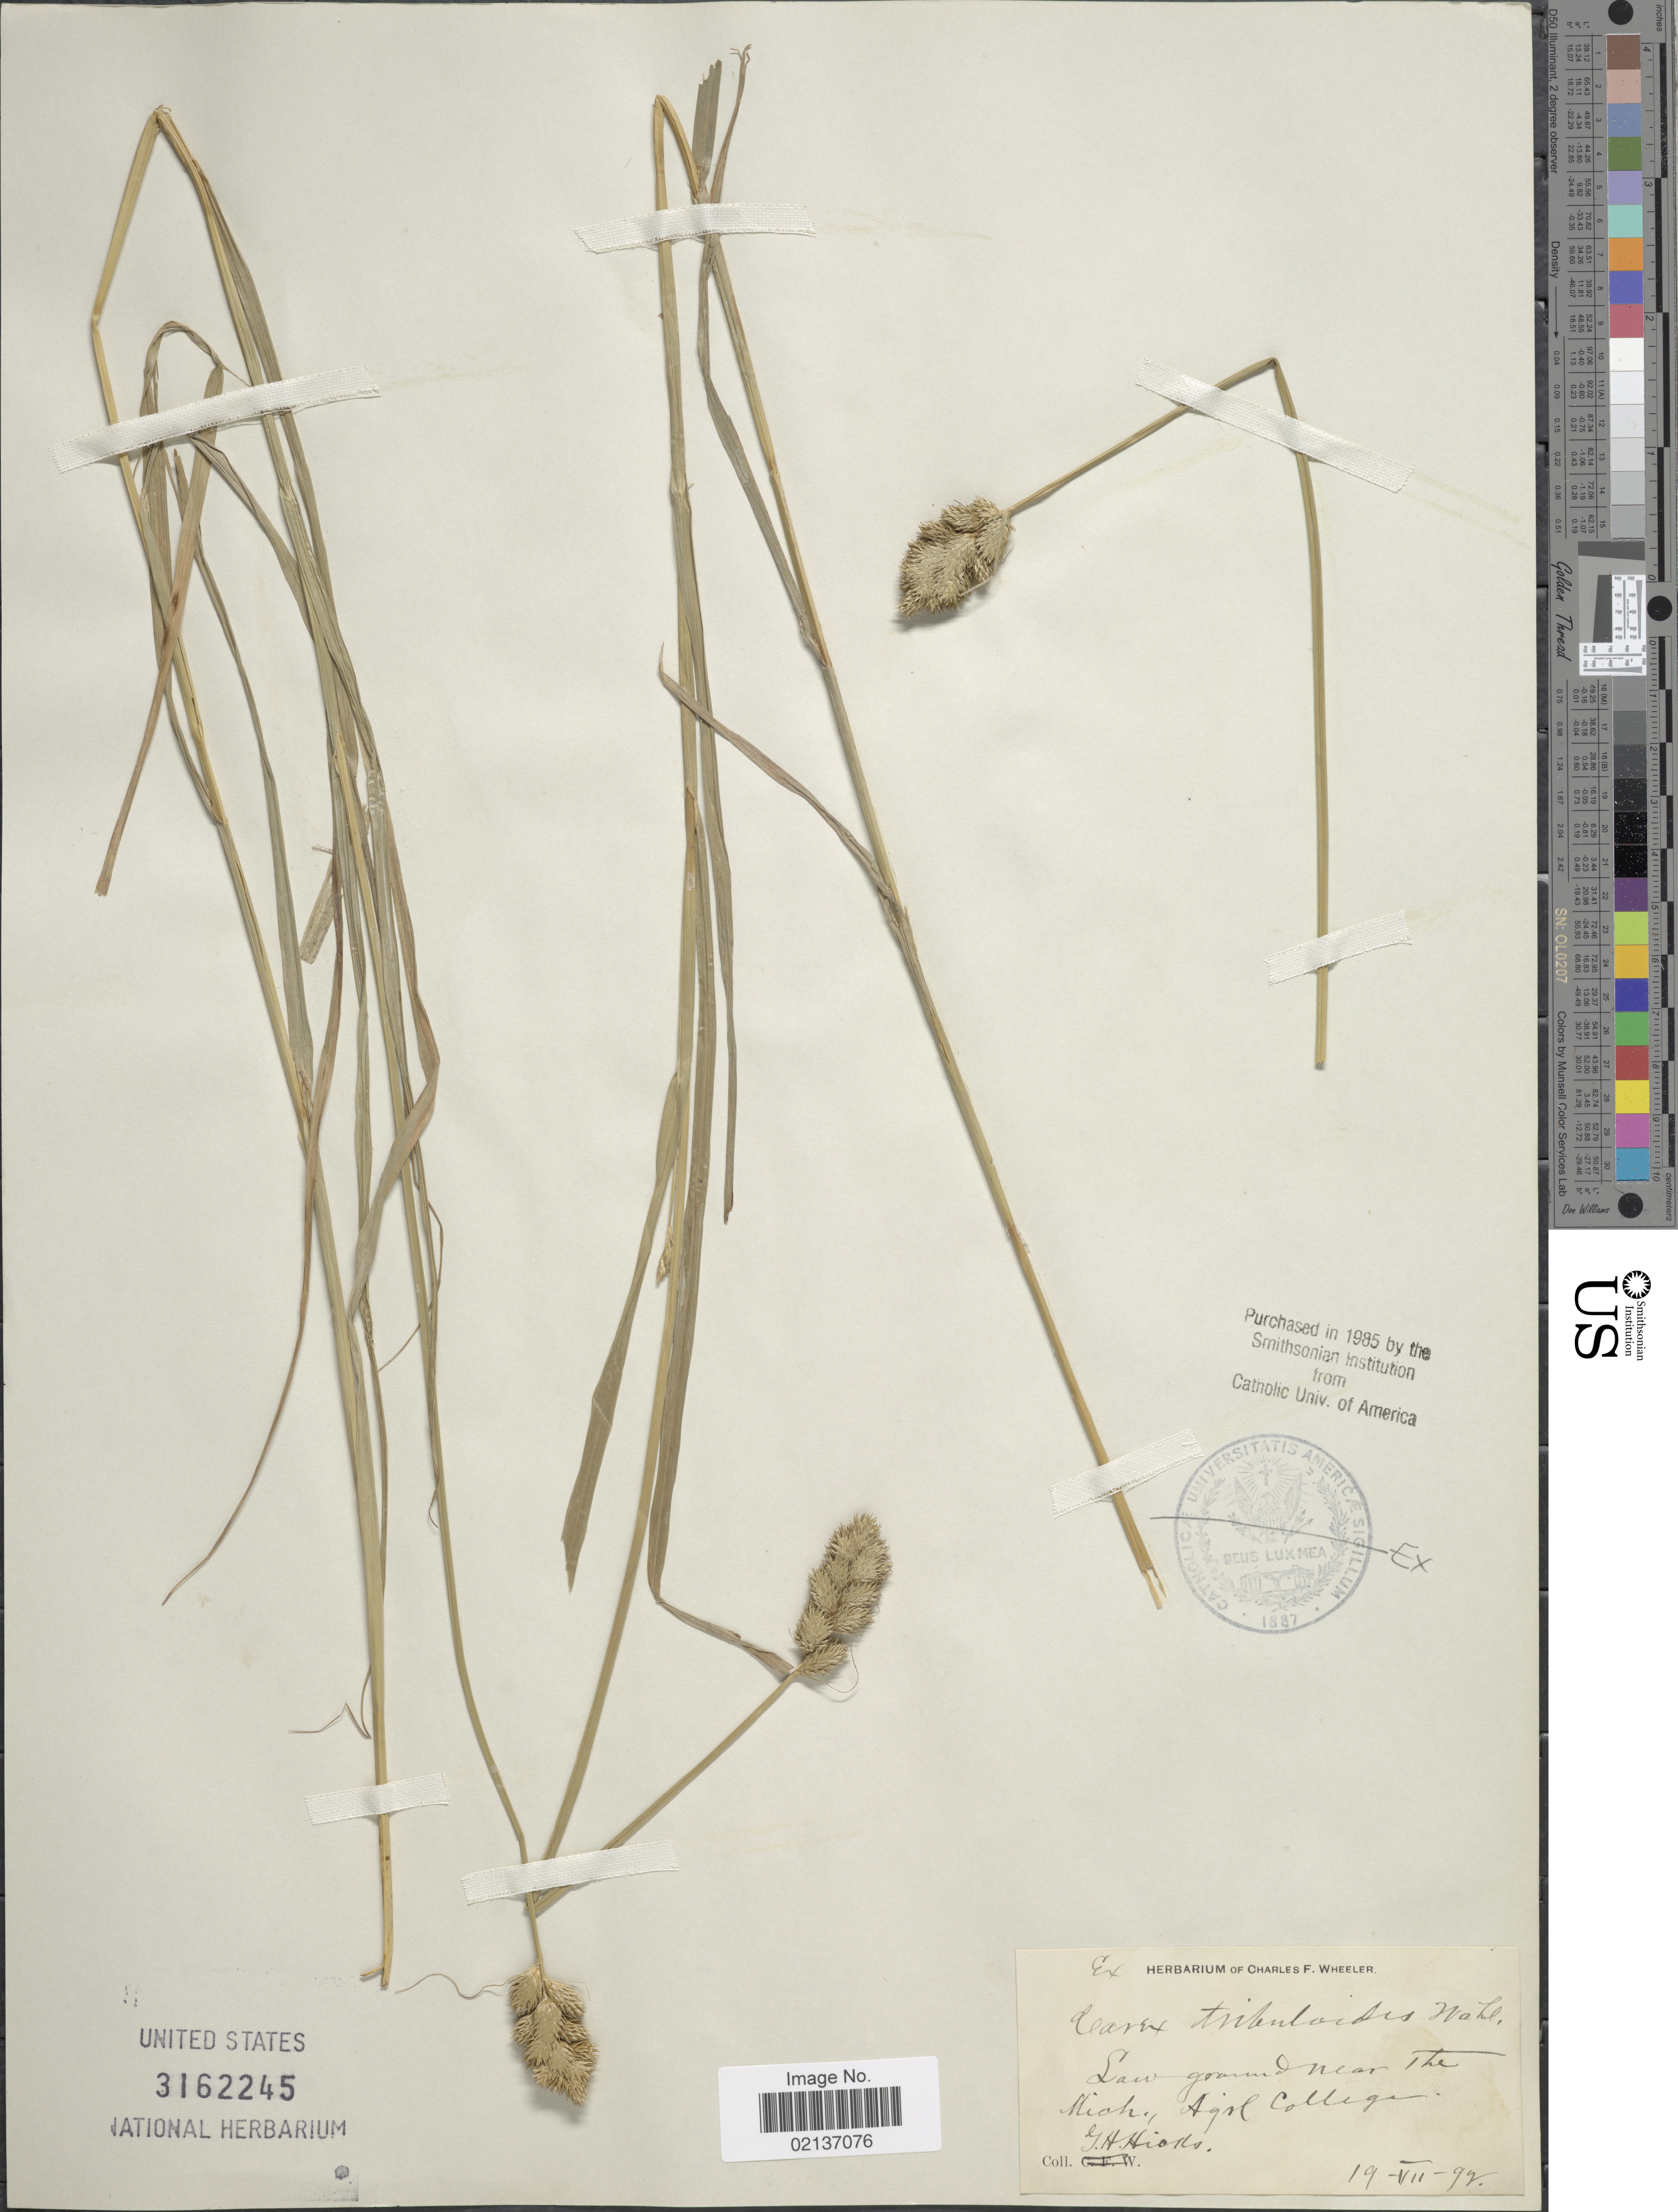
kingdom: Plantae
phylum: Tracheophyta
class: Liliopsida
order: Poales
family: Cyperaceae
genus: Carex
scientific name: Carex tribuloides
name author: Wahlenb.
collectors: G. Hicks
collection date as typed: Transcribed d/m/y: 19/7/92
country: United States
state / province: Michigan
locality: Near the Mich. Agrl College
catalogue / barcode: US 3162245